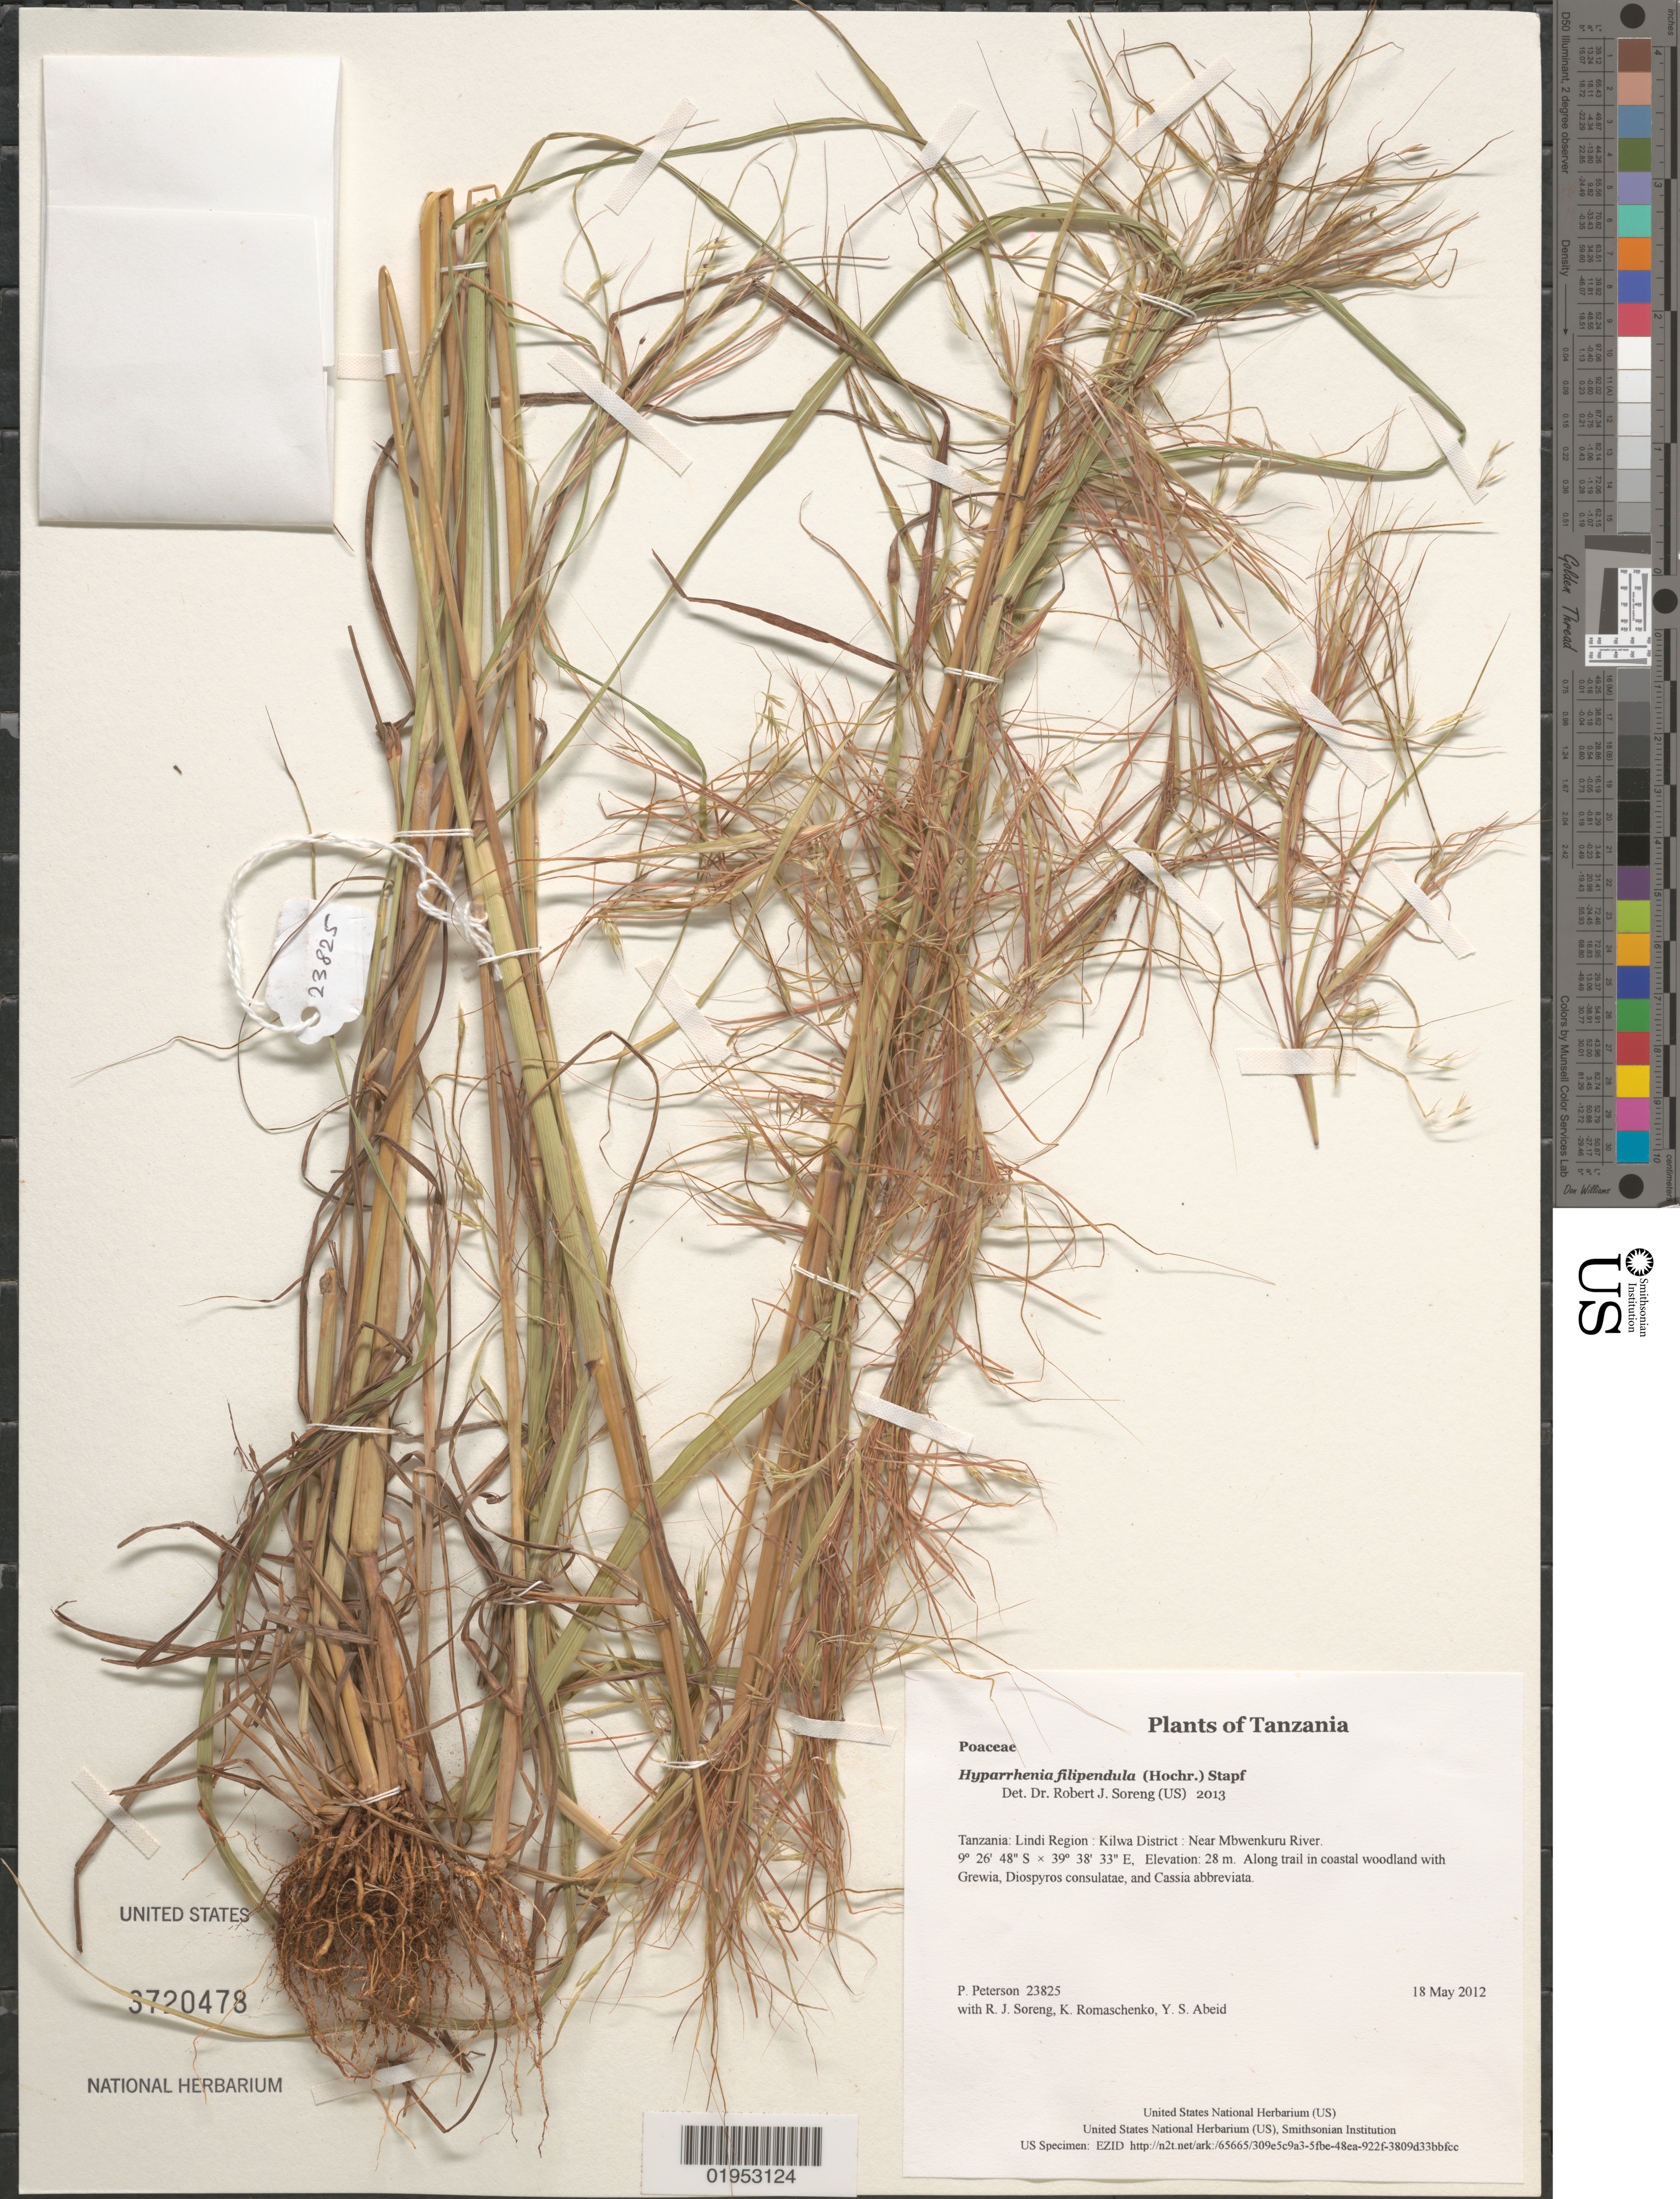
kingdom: Plantae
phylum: Tracheophyta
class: Liliopsida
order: Poales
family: Poaceae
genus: Hyparrhenia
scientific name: Hyparrhenia filipendula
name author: (Hochr.) Stapf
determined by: Soreng, Robert J., Research Associate (BOT), Smithsonian Institution - National Museum of Natural History (UNITED STATES)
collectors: P. M. Peterson, R. J. Soreng, K. Romaschenko & Y. Abeid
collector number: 23825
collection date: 2012-05-18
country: Tanzania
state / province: Lindi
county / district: Kilwa District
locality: Near Mbwenkuru River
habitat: Along trail in coastal woodland with Grewia, Diospyros consulatae, and Cassia abbreviata.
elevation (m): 28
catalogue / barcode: US 3720478